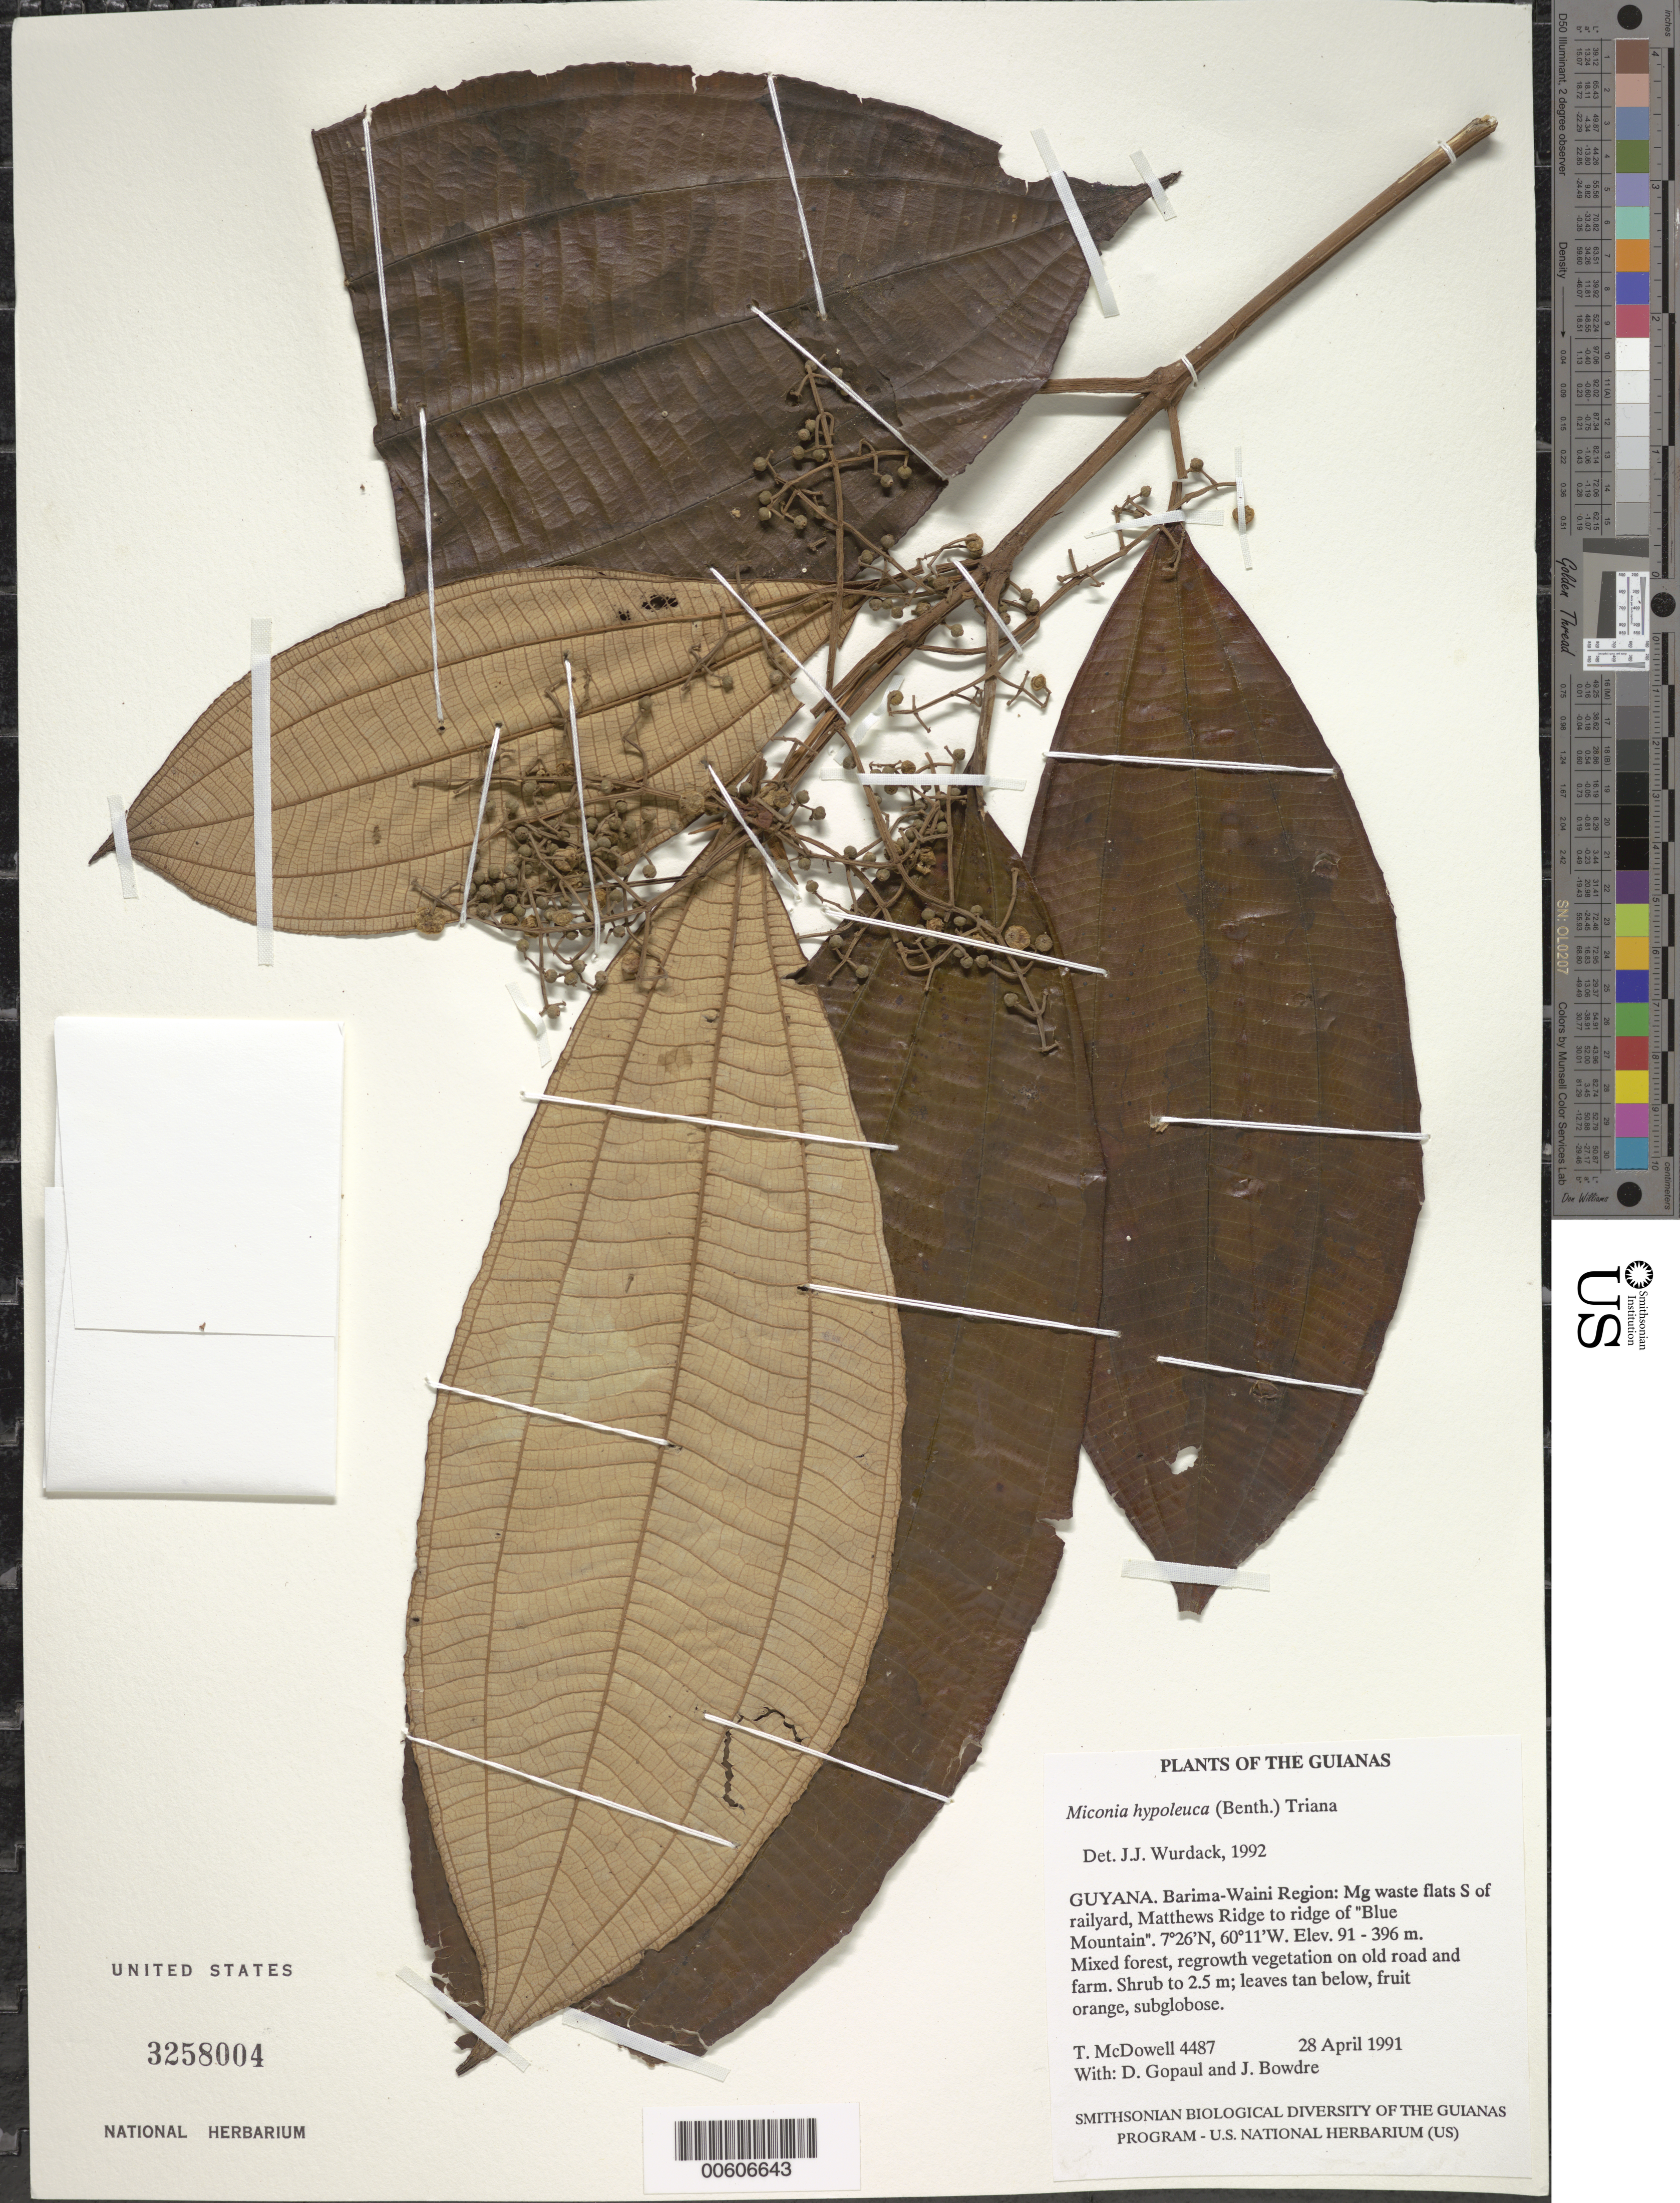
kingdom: Plantae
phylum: Tracheophyta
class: Magnoliopsida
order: Myrtales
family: Melastomataceae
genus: Miconia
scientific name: Miconia hypoleuca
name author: (Benth.) Triana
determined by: Wurdack, John J., (US), US (UNITED STATES)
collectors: T. McDowell, D. Gopaul & J. Bowdre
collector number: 4487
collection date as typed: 28 April 1991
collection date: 1991-04-28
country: Guyana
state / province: Barima-Waini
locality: Mg waste flats S of railyard, Matthews Ridge to ridge of "Blue Mountain"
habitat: Mixed forest, regrowth vegetation on old road and farm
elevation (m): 91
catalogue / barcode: US 3258004